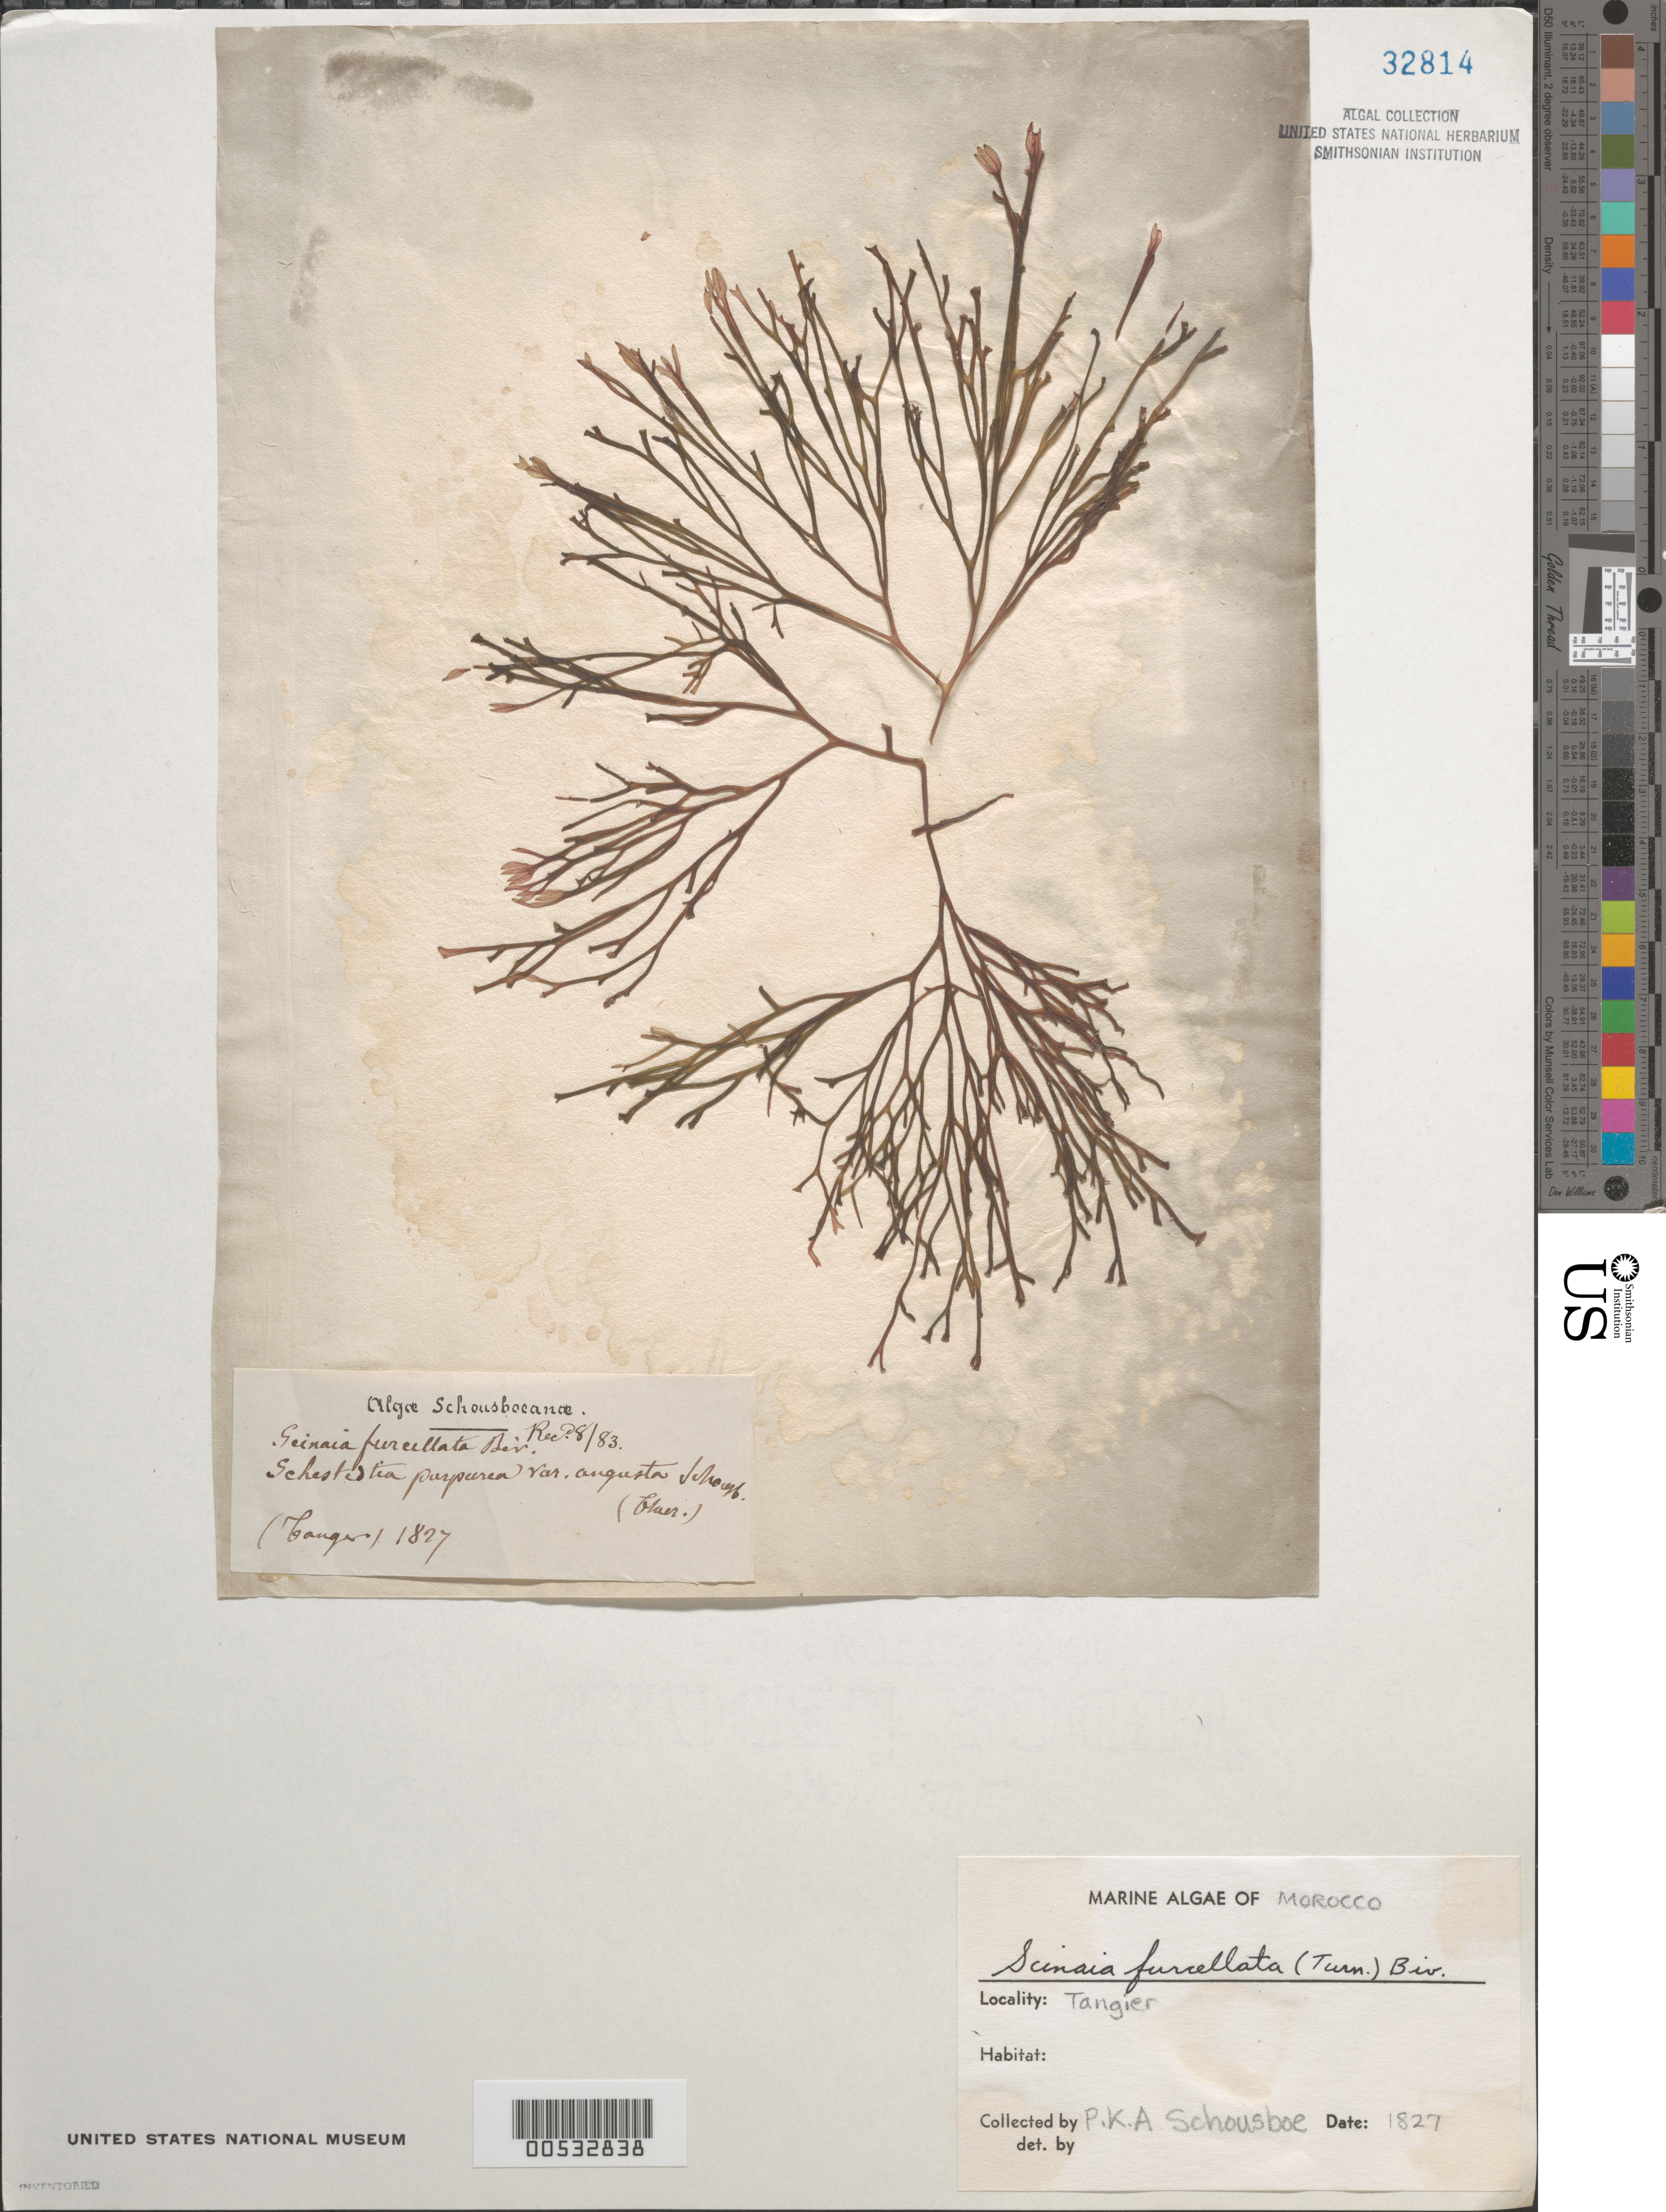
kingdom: Plantae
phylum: Rhodophyta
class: Florideophyceae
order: Nemaliales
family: Scinaiaceae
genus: Scinaia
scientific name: Scinaia furcellata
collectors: P. Schousboe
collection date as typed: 1827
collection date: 1827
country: Morocco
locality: Tangier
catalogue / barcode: US 32814